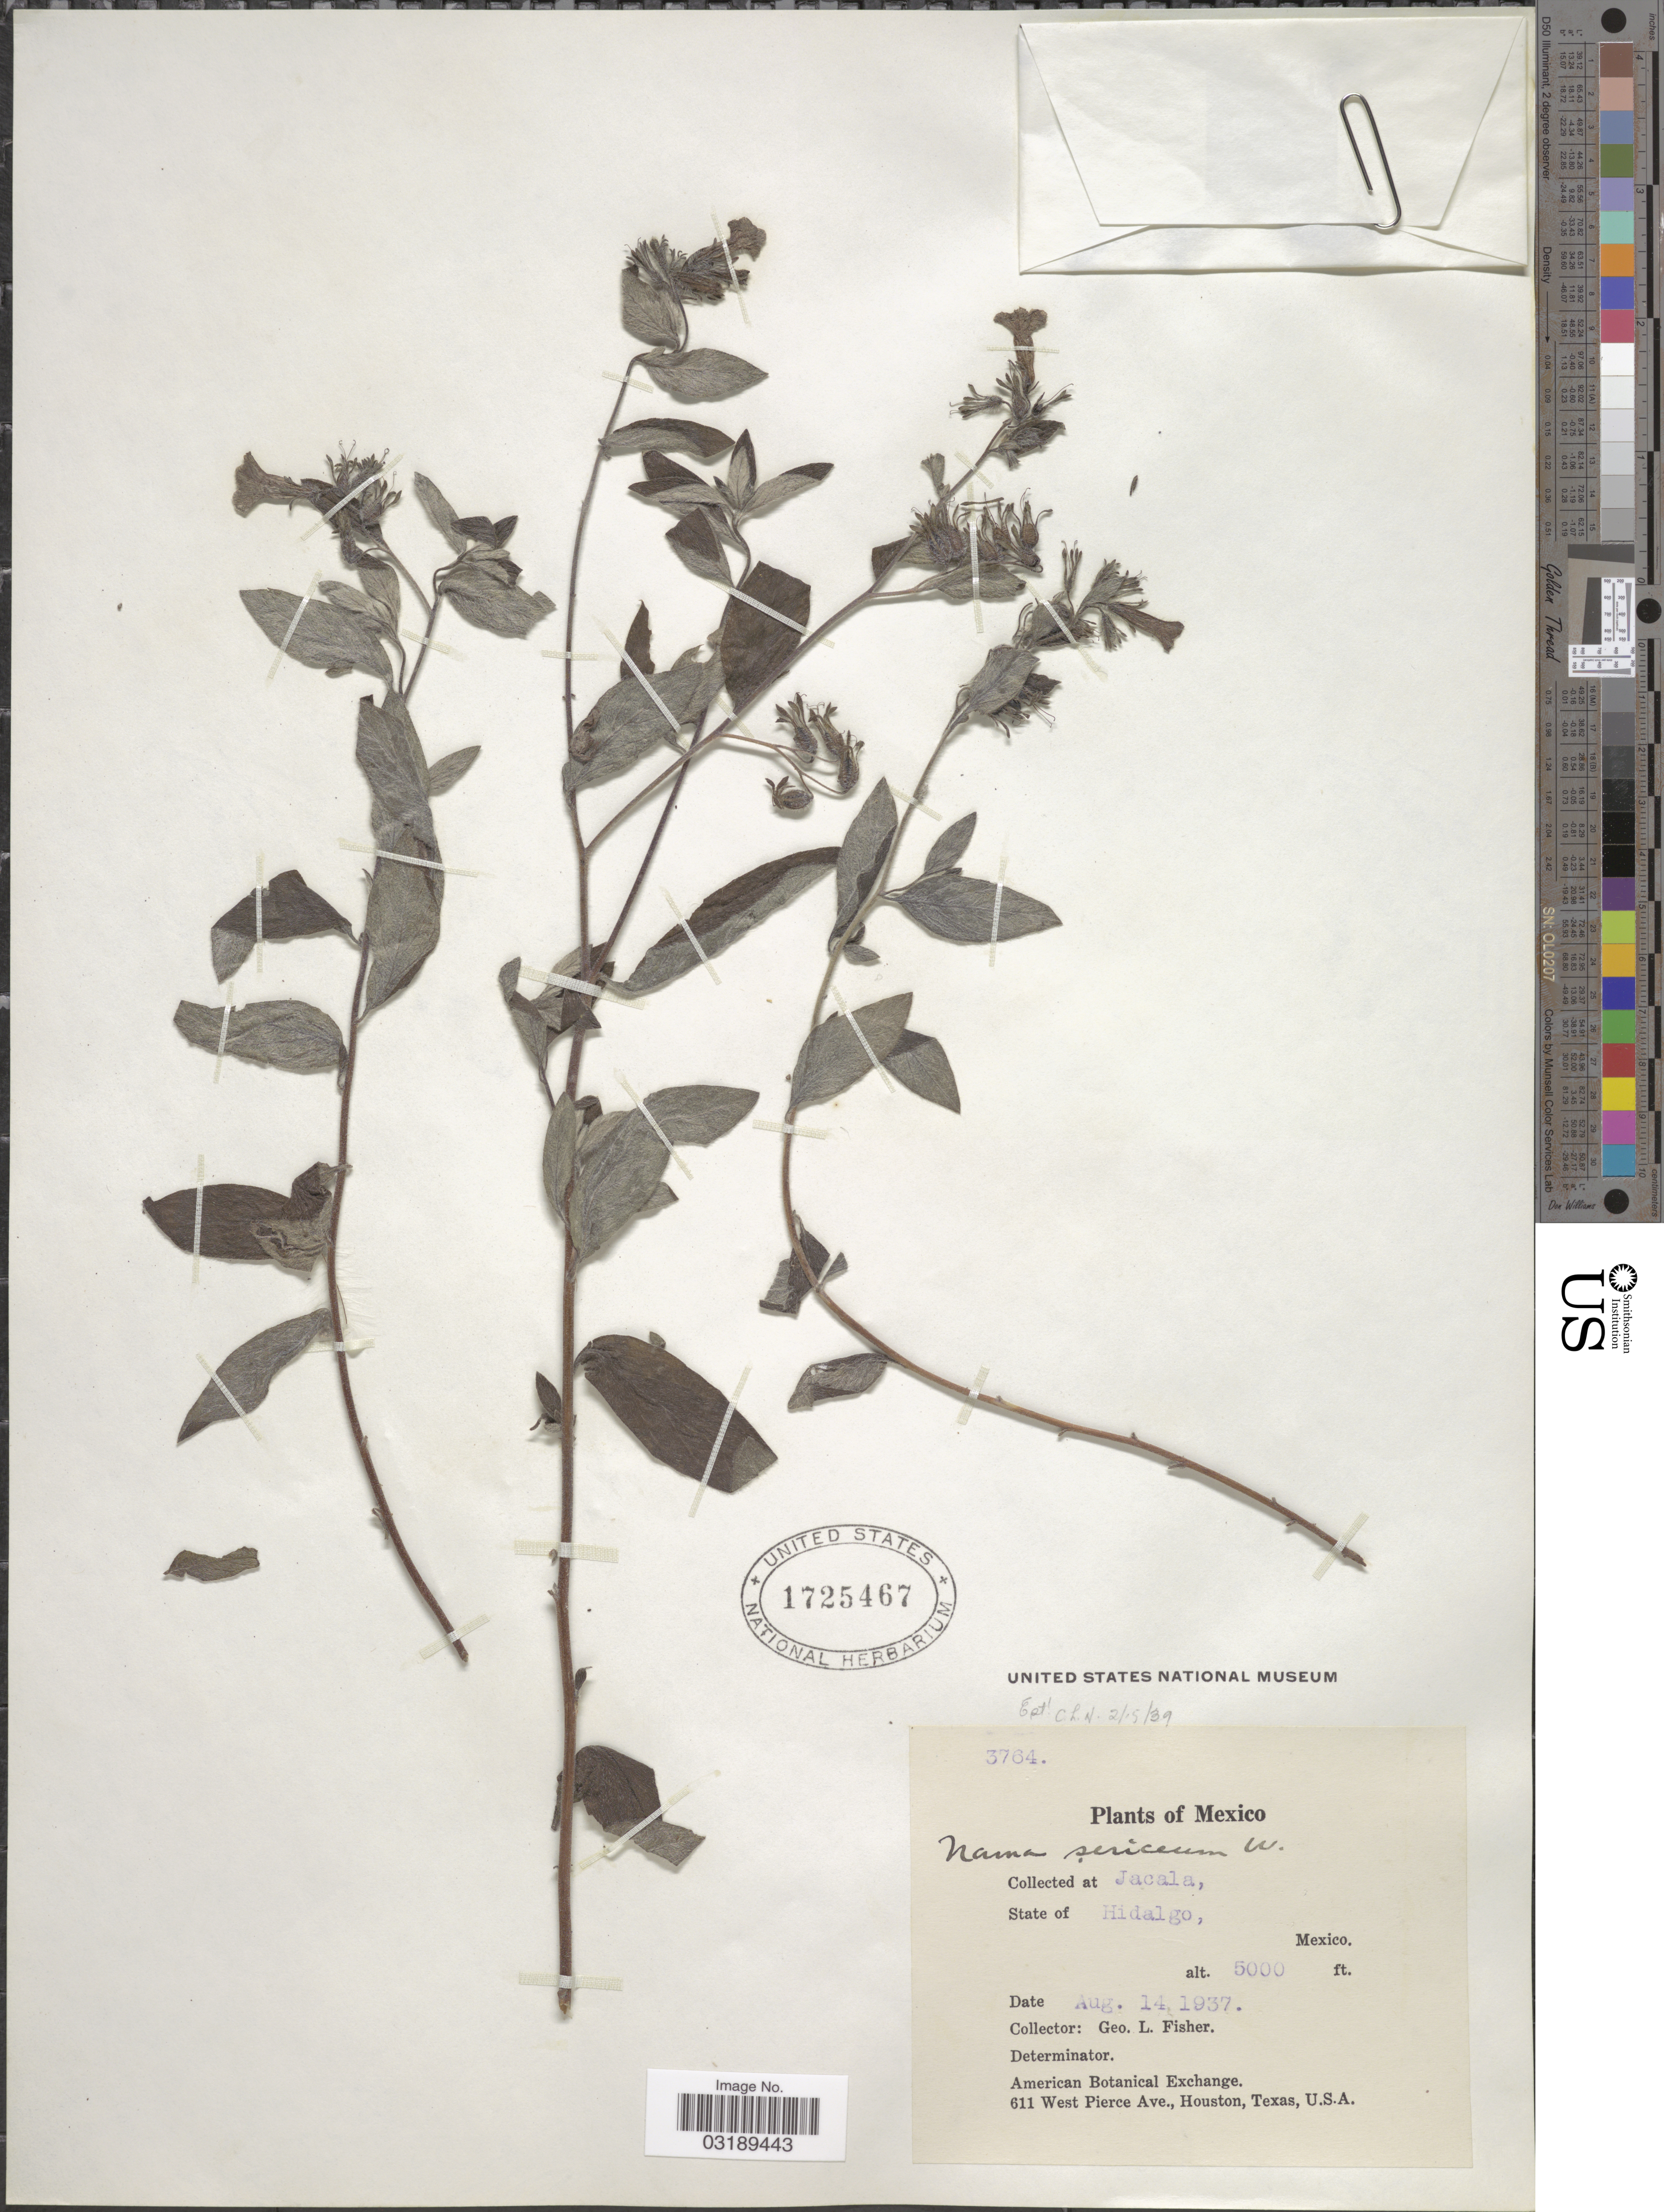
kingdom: Plantae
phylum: Tracheophyta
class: Magnoliopsida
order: Boraginales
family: Namaceae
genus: Nama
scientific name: Nama sericea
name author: Willd. ex Roem. & Schult.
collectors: G. L. Fisher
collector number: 3764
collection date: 1937-08-14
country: Mexico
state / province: Hidalgo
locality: Jacala.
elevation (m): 1524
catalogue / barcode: US 1725467